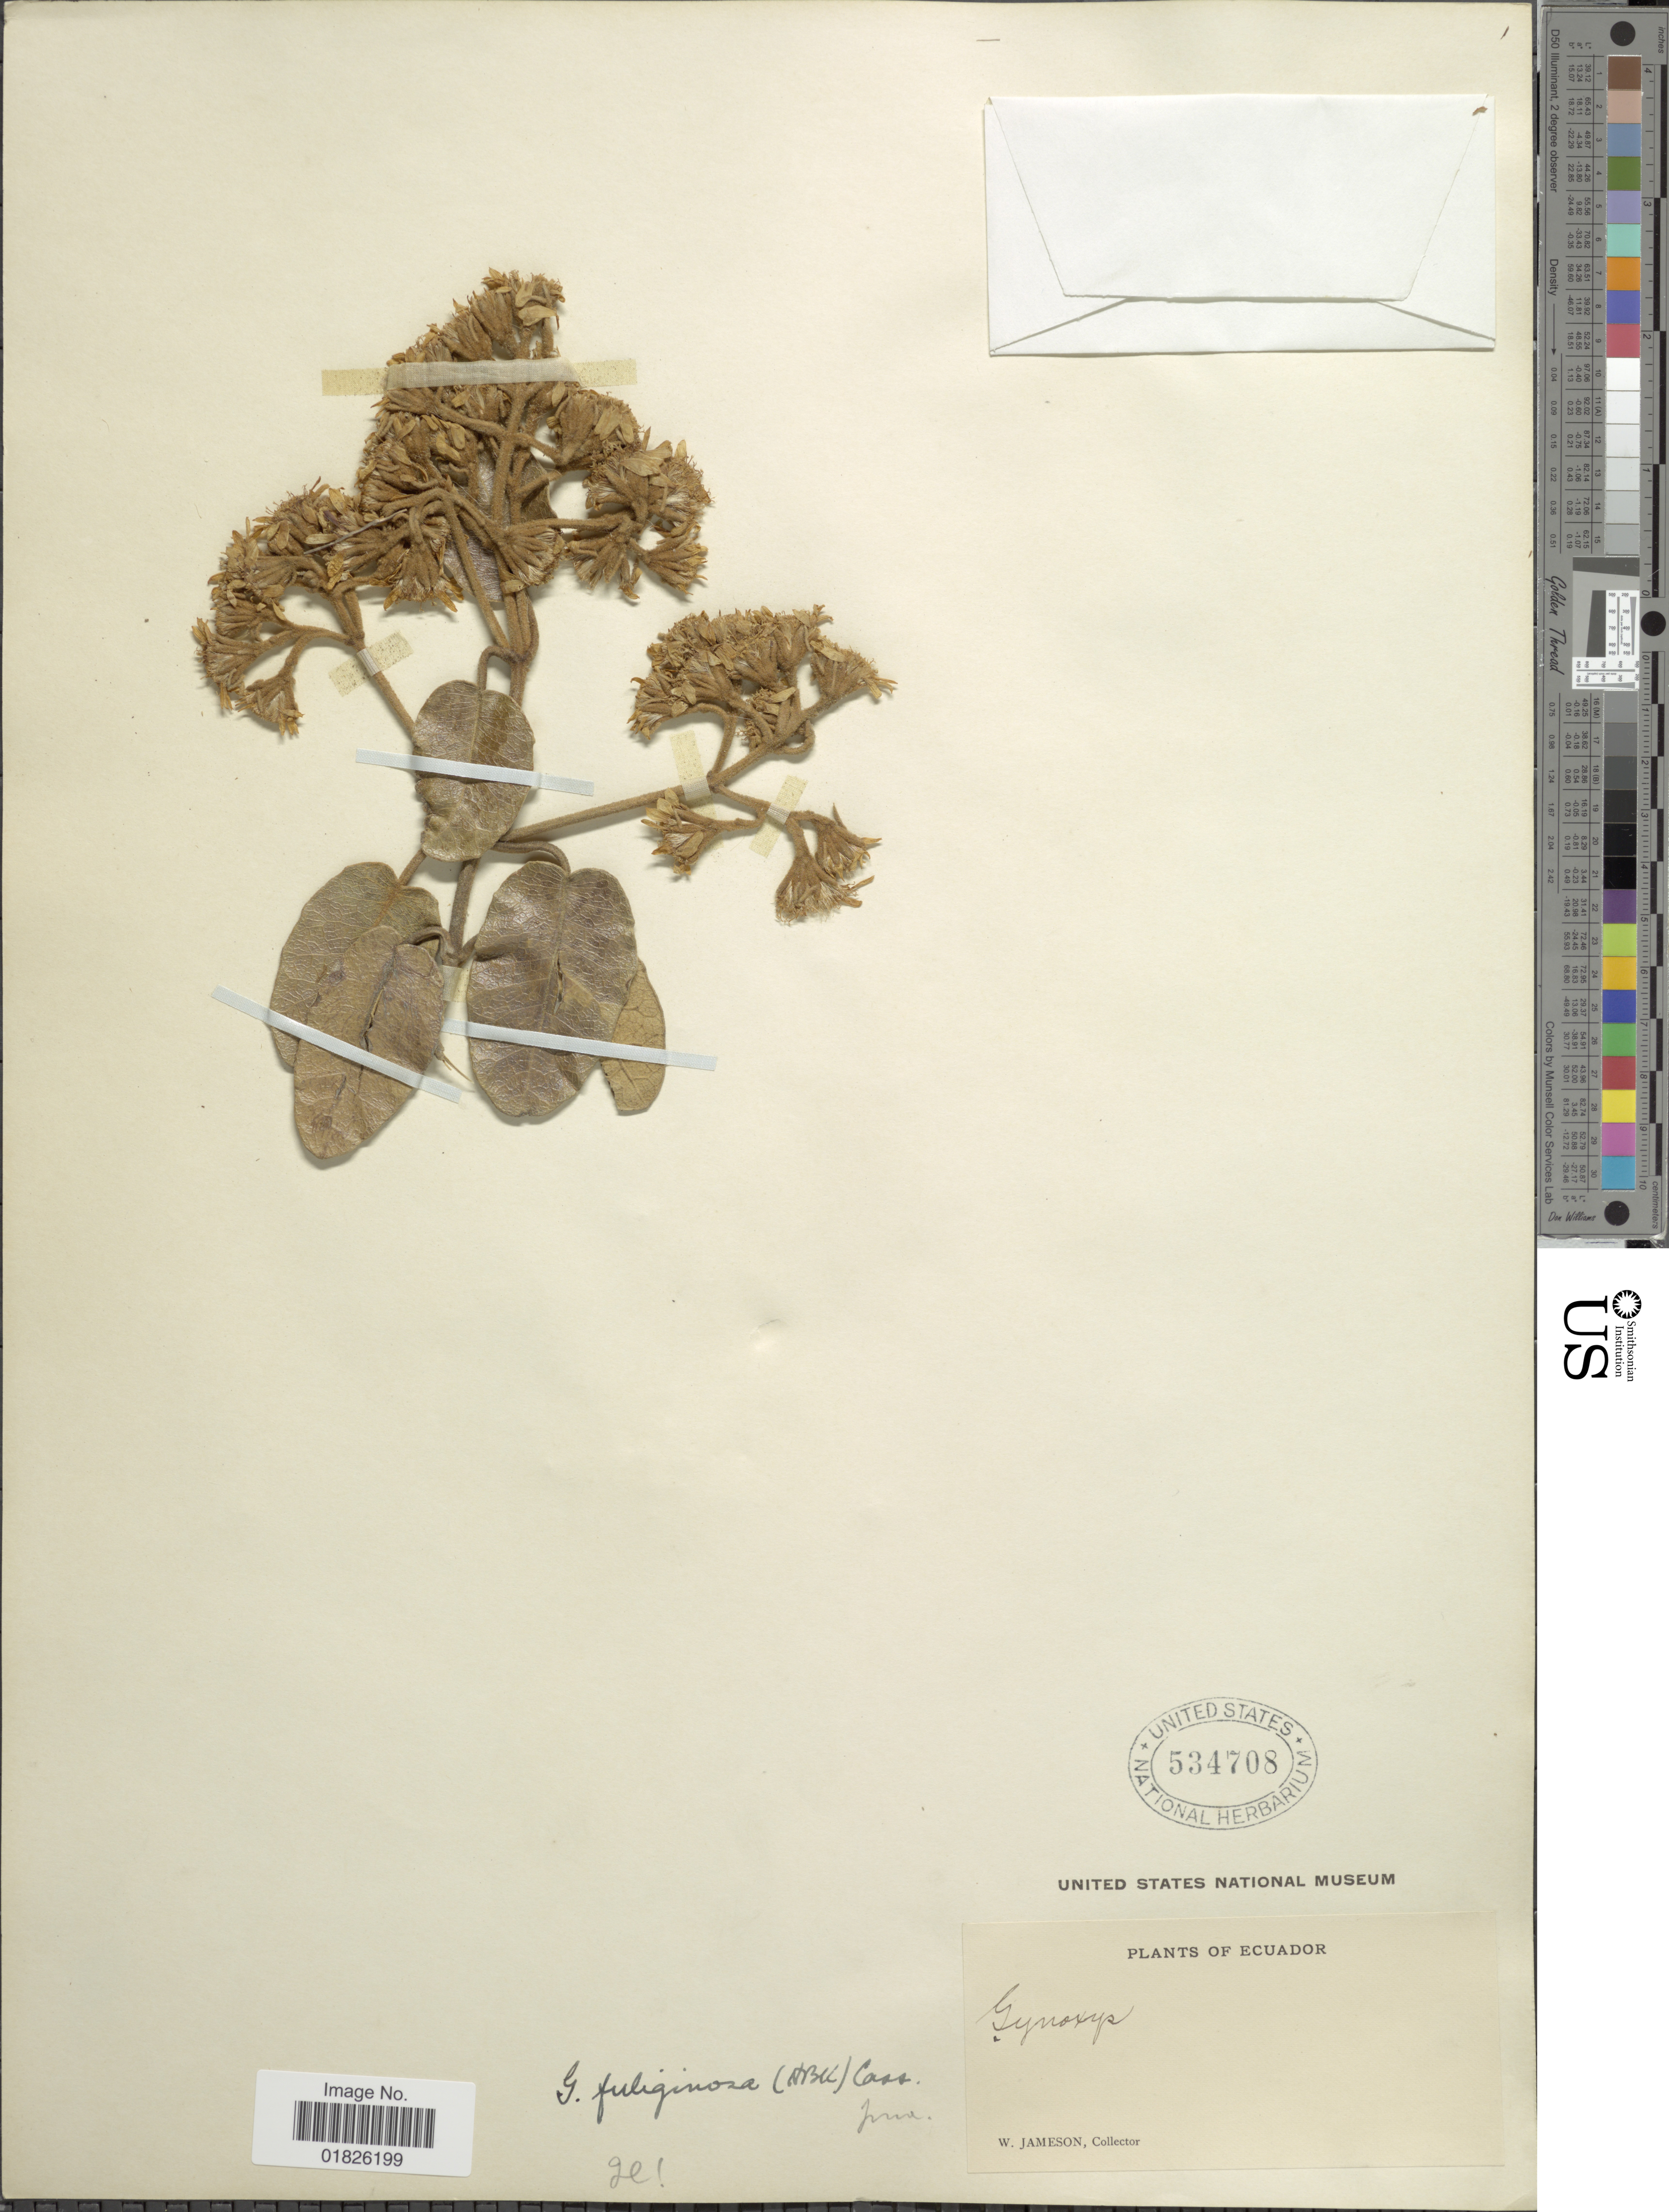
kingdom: Plantae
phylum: Tracheophyta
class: Magnoliopsida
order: Asterales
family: Asteraceae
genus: Gynoxys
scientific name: Gynoxys fuliginosa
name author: Cass.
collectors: W. Jameson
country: Ecuador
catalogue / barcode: US 534708